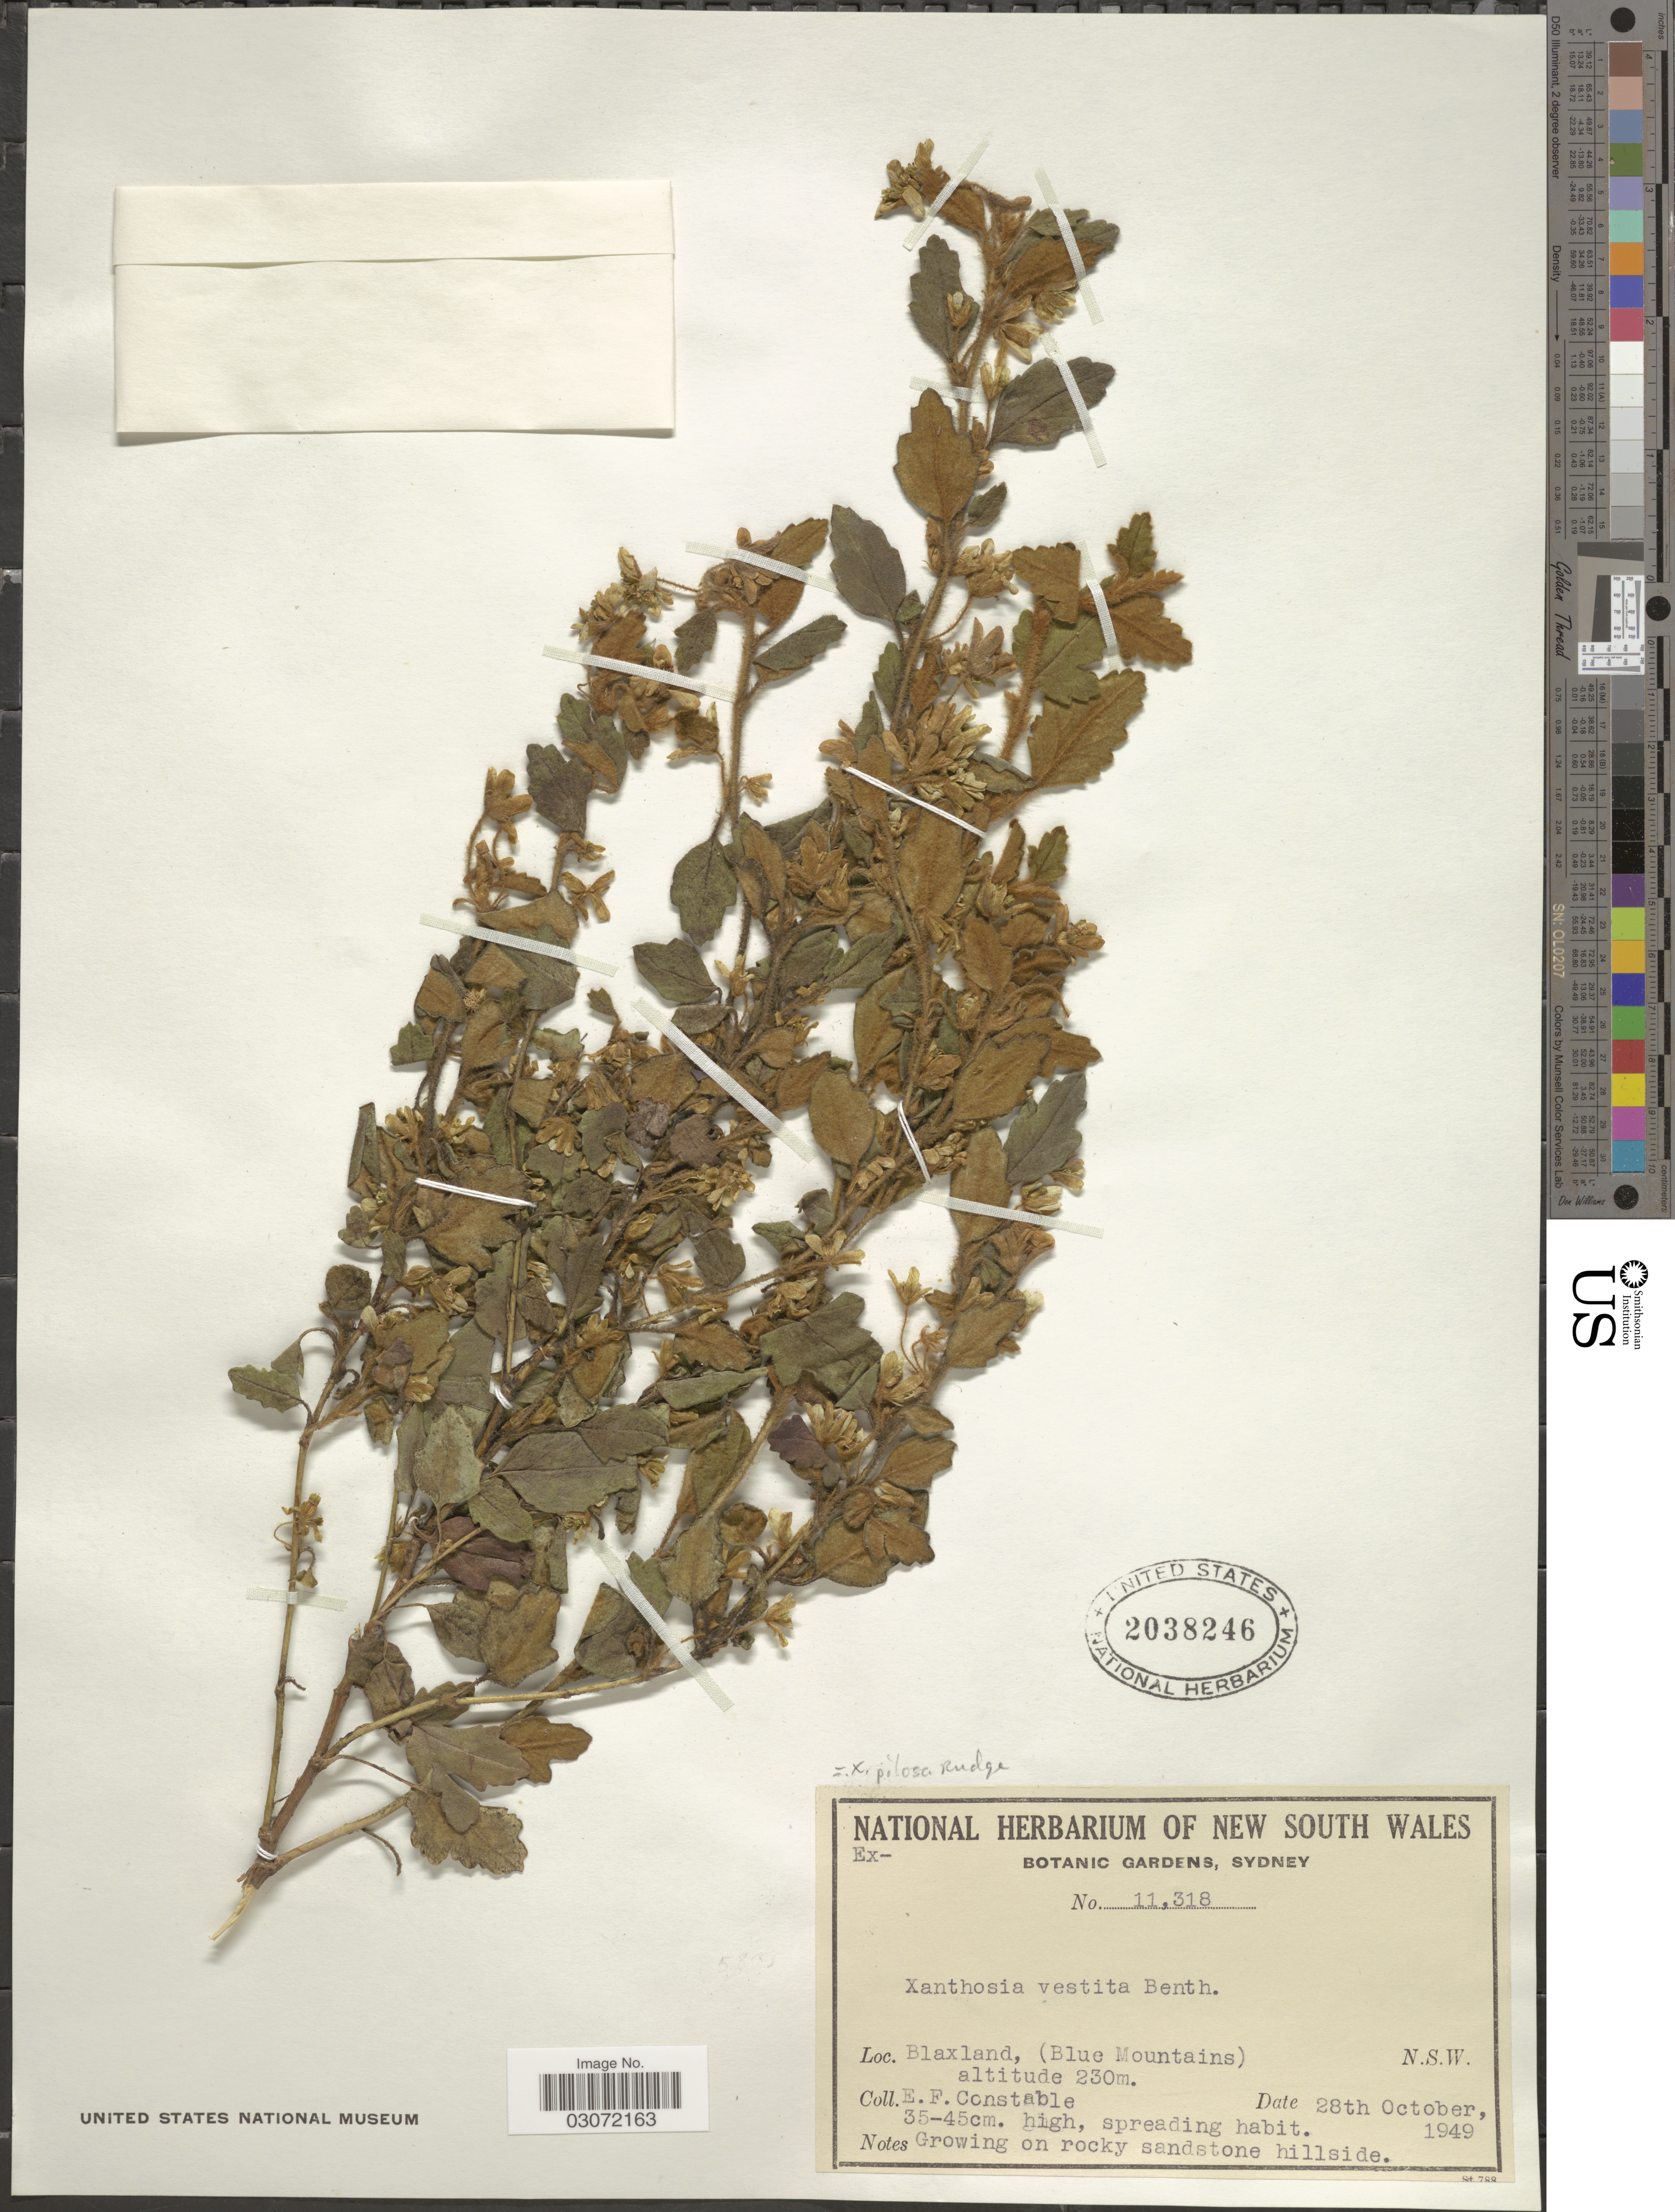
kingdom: Plantae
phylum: Tracheophyta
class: Magnoliopsida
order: Apiales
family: Apiaceae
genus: Xanthosia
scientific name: Xanthosia pilosa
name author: Rudge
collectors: E. F. Constable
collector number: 11318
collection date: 1949-10-28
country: Australia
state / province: New South Wales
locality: Blaxland, (Blue Mountains).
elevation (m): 230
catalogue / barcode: US 2038246